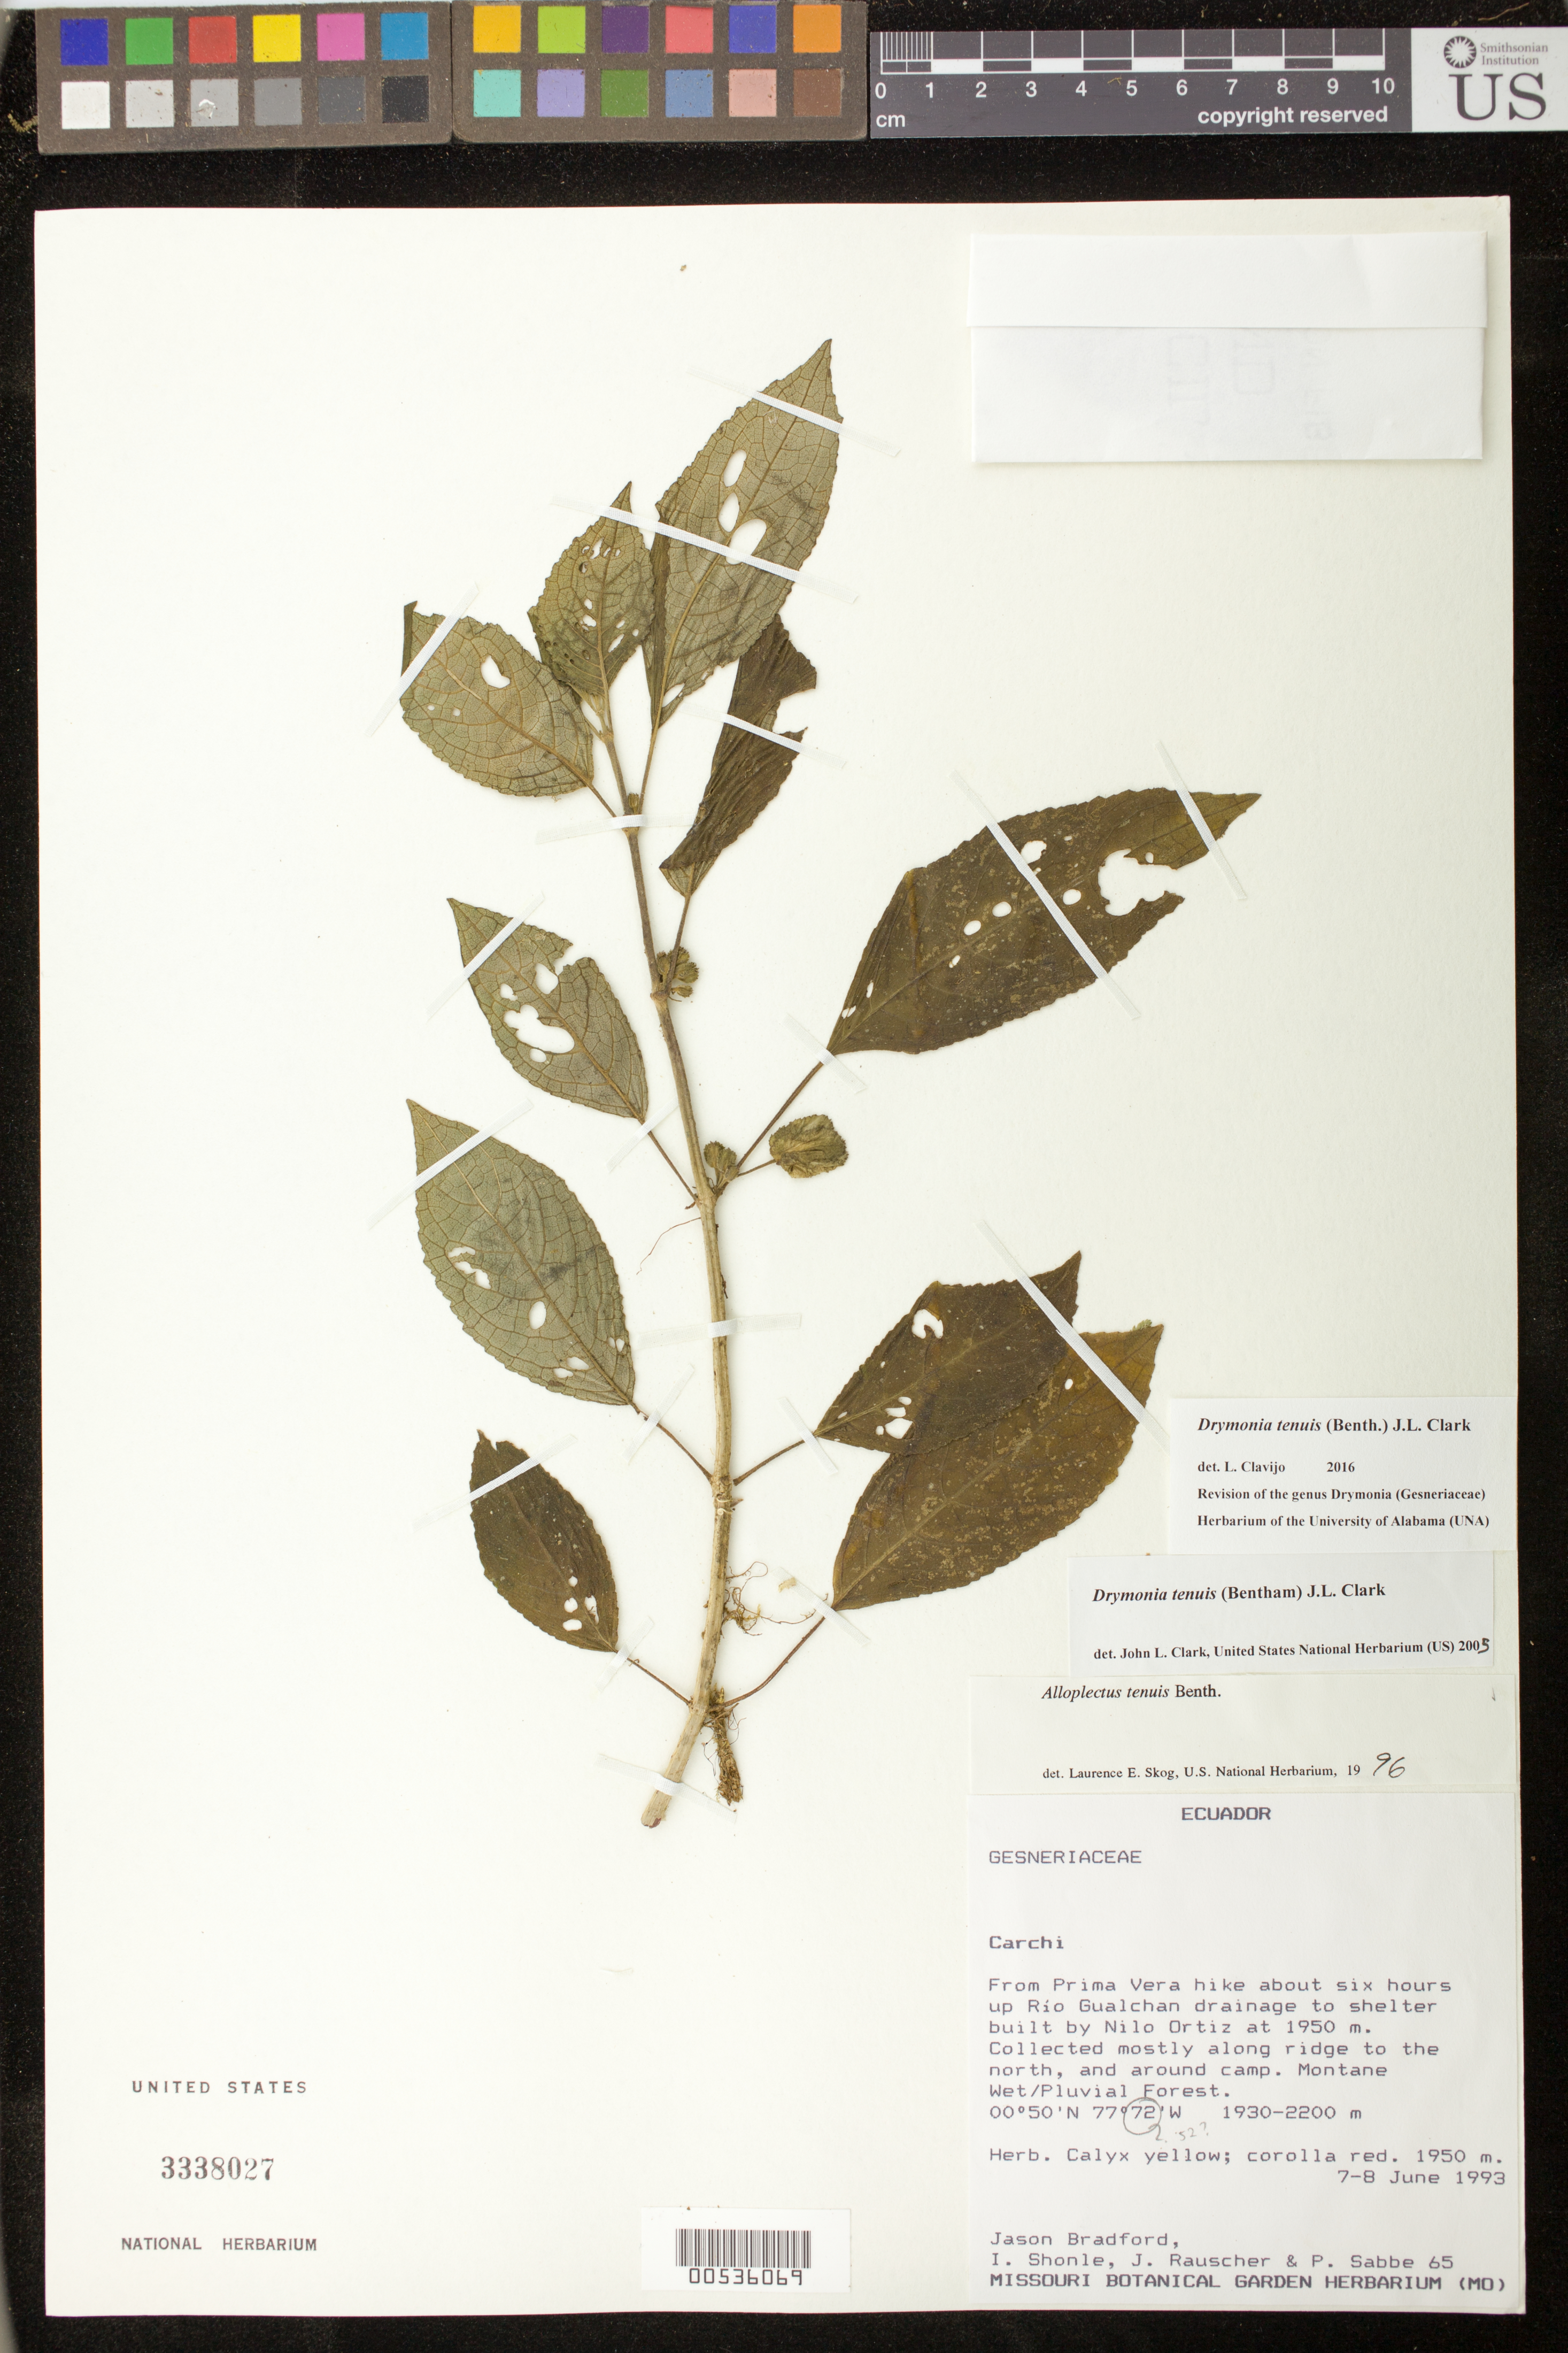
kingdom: Plantae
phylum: Tracheophyta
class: Magnoliopsida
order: Lamiales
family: Gesneriaceae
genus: Drymonia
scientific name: Drymonia tenuis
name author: (Benth.) J.L. Clark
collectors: J. C. Bradford, I. Shonle, J. Rauscher & P. Sabbe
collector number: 65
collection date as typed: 7-8 Jun 1993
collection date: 1993-06-07/1993-06-08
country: Ecuador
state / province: Carchi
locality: From Prima Vera hike about six hours up Río Gualchan drainage to shelter built by Nilo Ortiz at 1950 m; mostly along ridge to the north, and around camp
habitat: Montane wet/pluvial forest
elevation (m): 1950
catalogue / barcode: US 3338027